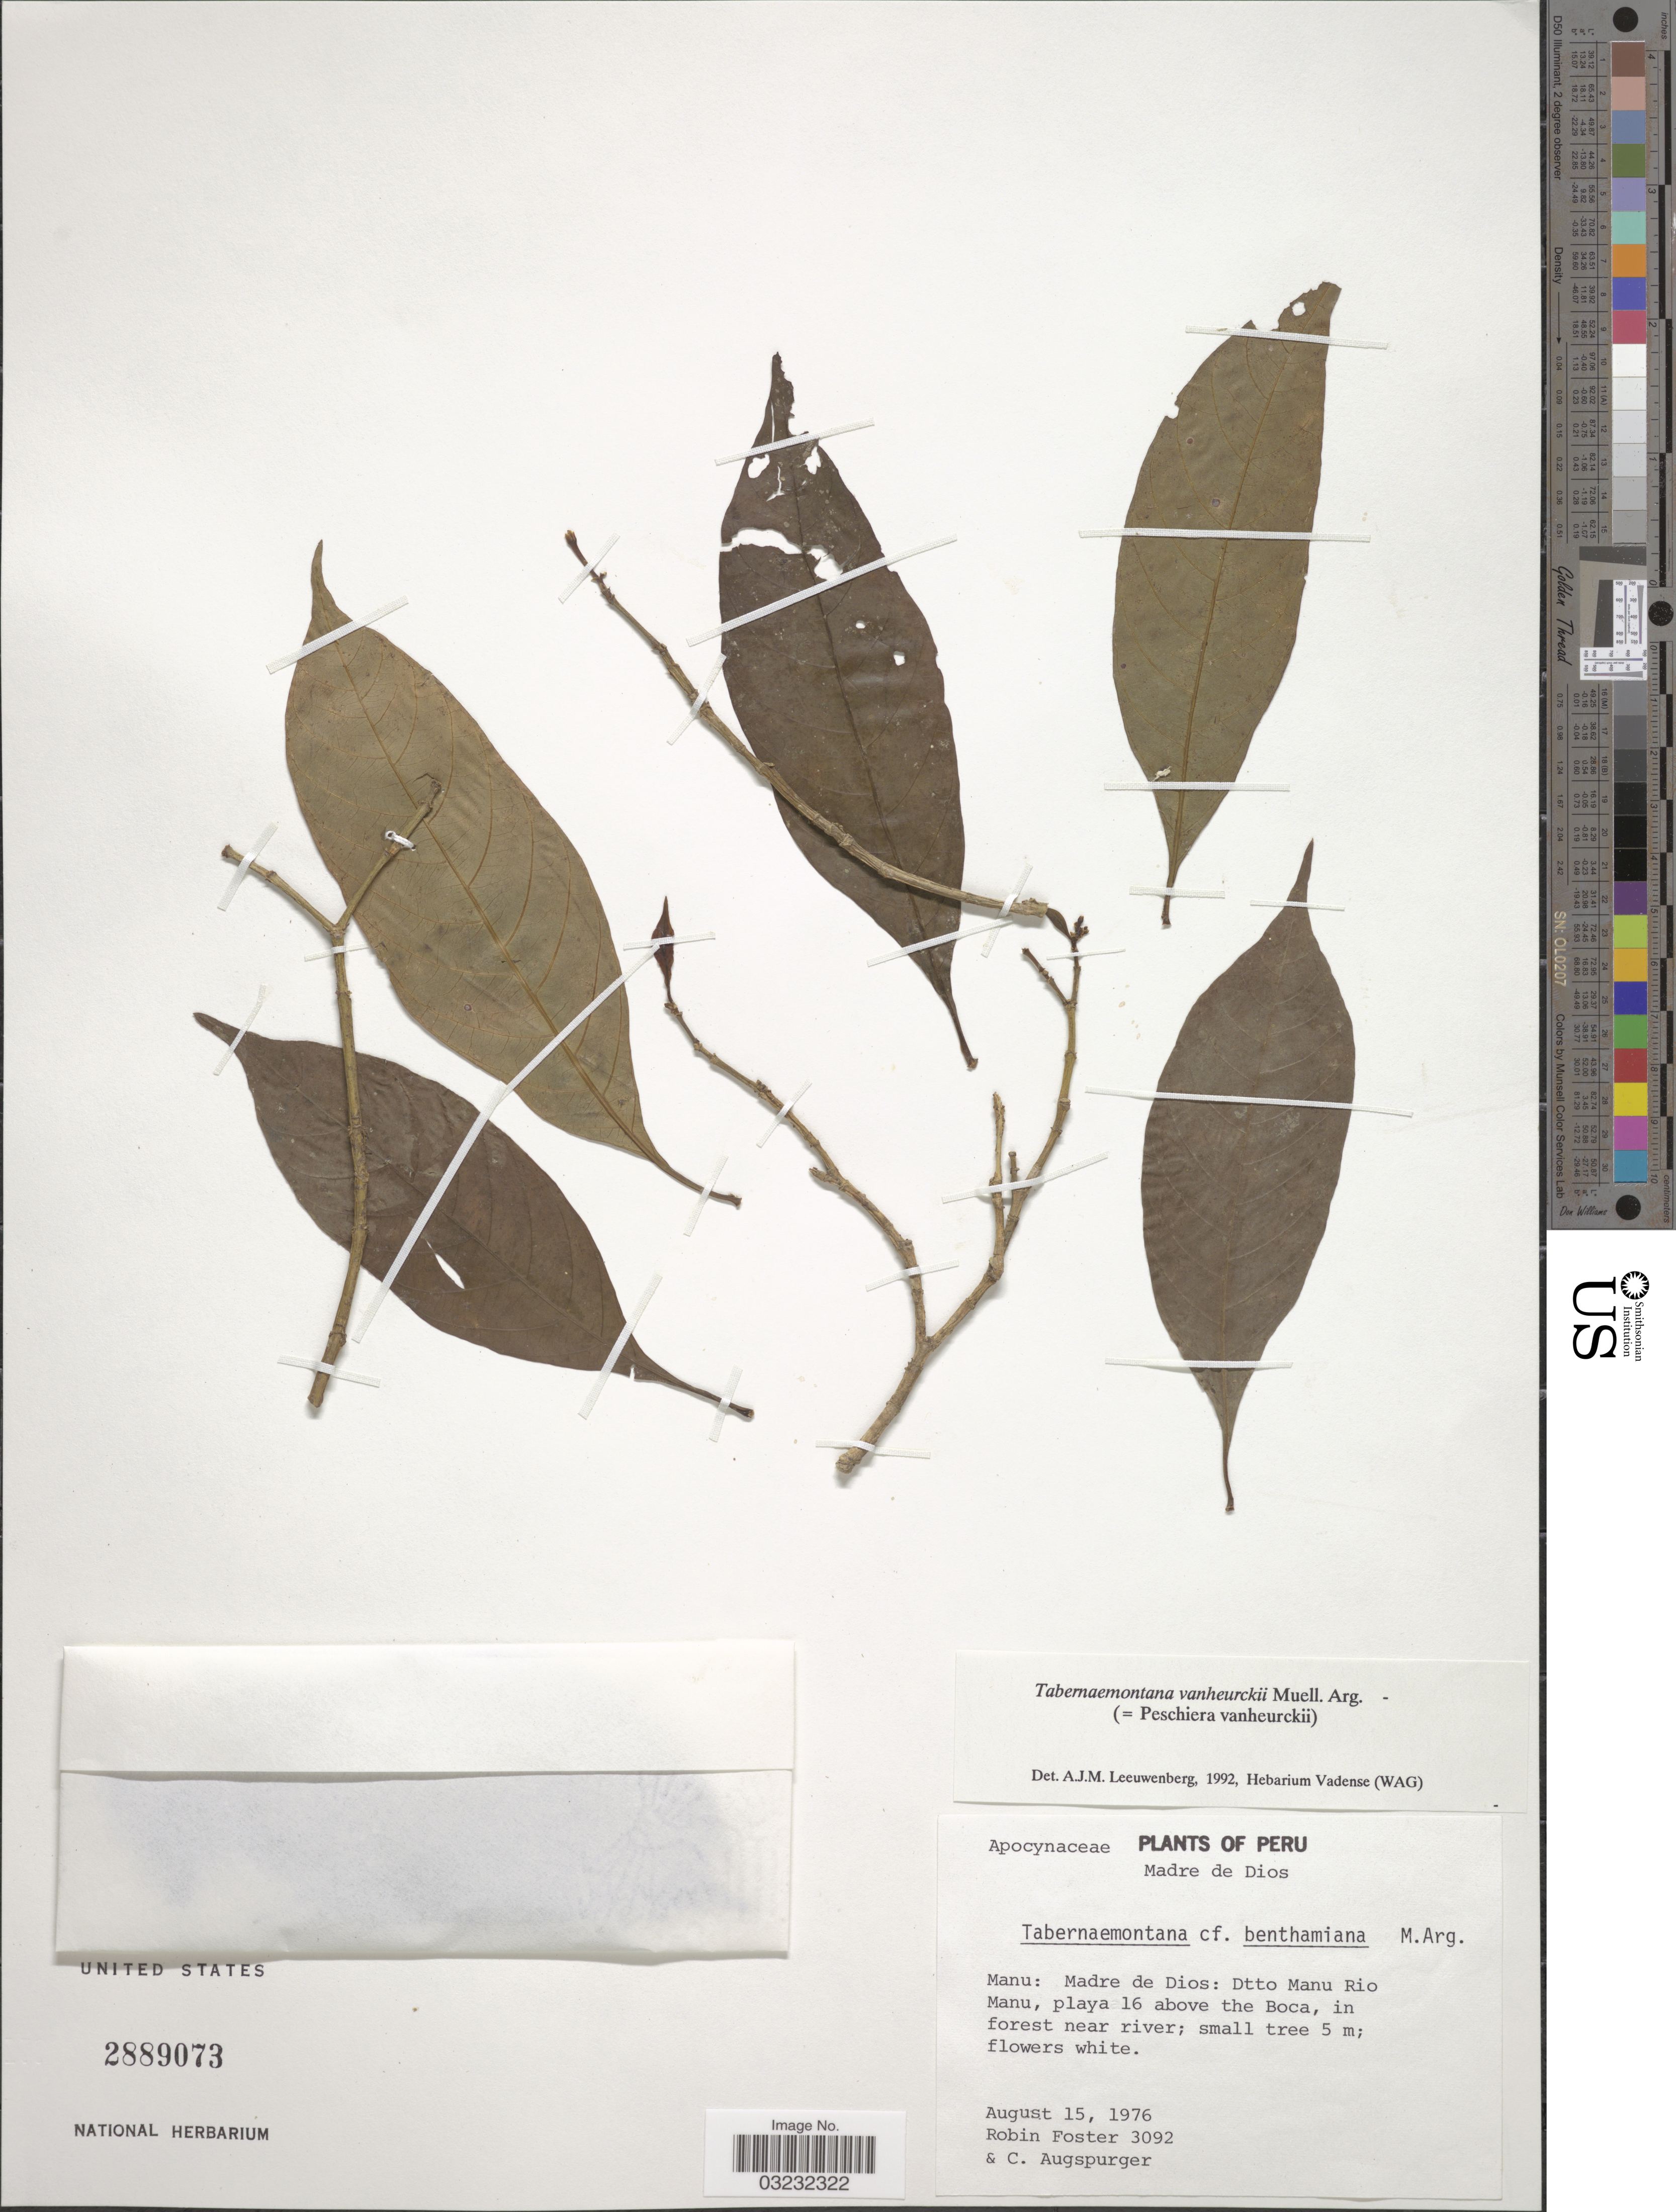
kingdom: Plantae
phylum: Tracheophyta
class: Magnoliopsida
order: Gentianales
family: Apocynaceae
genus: Tabernaemontana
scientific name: Tabernaemontana vanheurckii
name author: Müll. Arg.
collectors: R. B. Foster & C. Augspurger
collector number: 3092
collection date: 1976-08-15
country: Peru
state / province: Madre de Dios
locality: Manu: Madre de Dios: Dtto Manu Rio Manu, playa 16 above the Boca, in forest near river.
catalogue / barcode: US 2889073